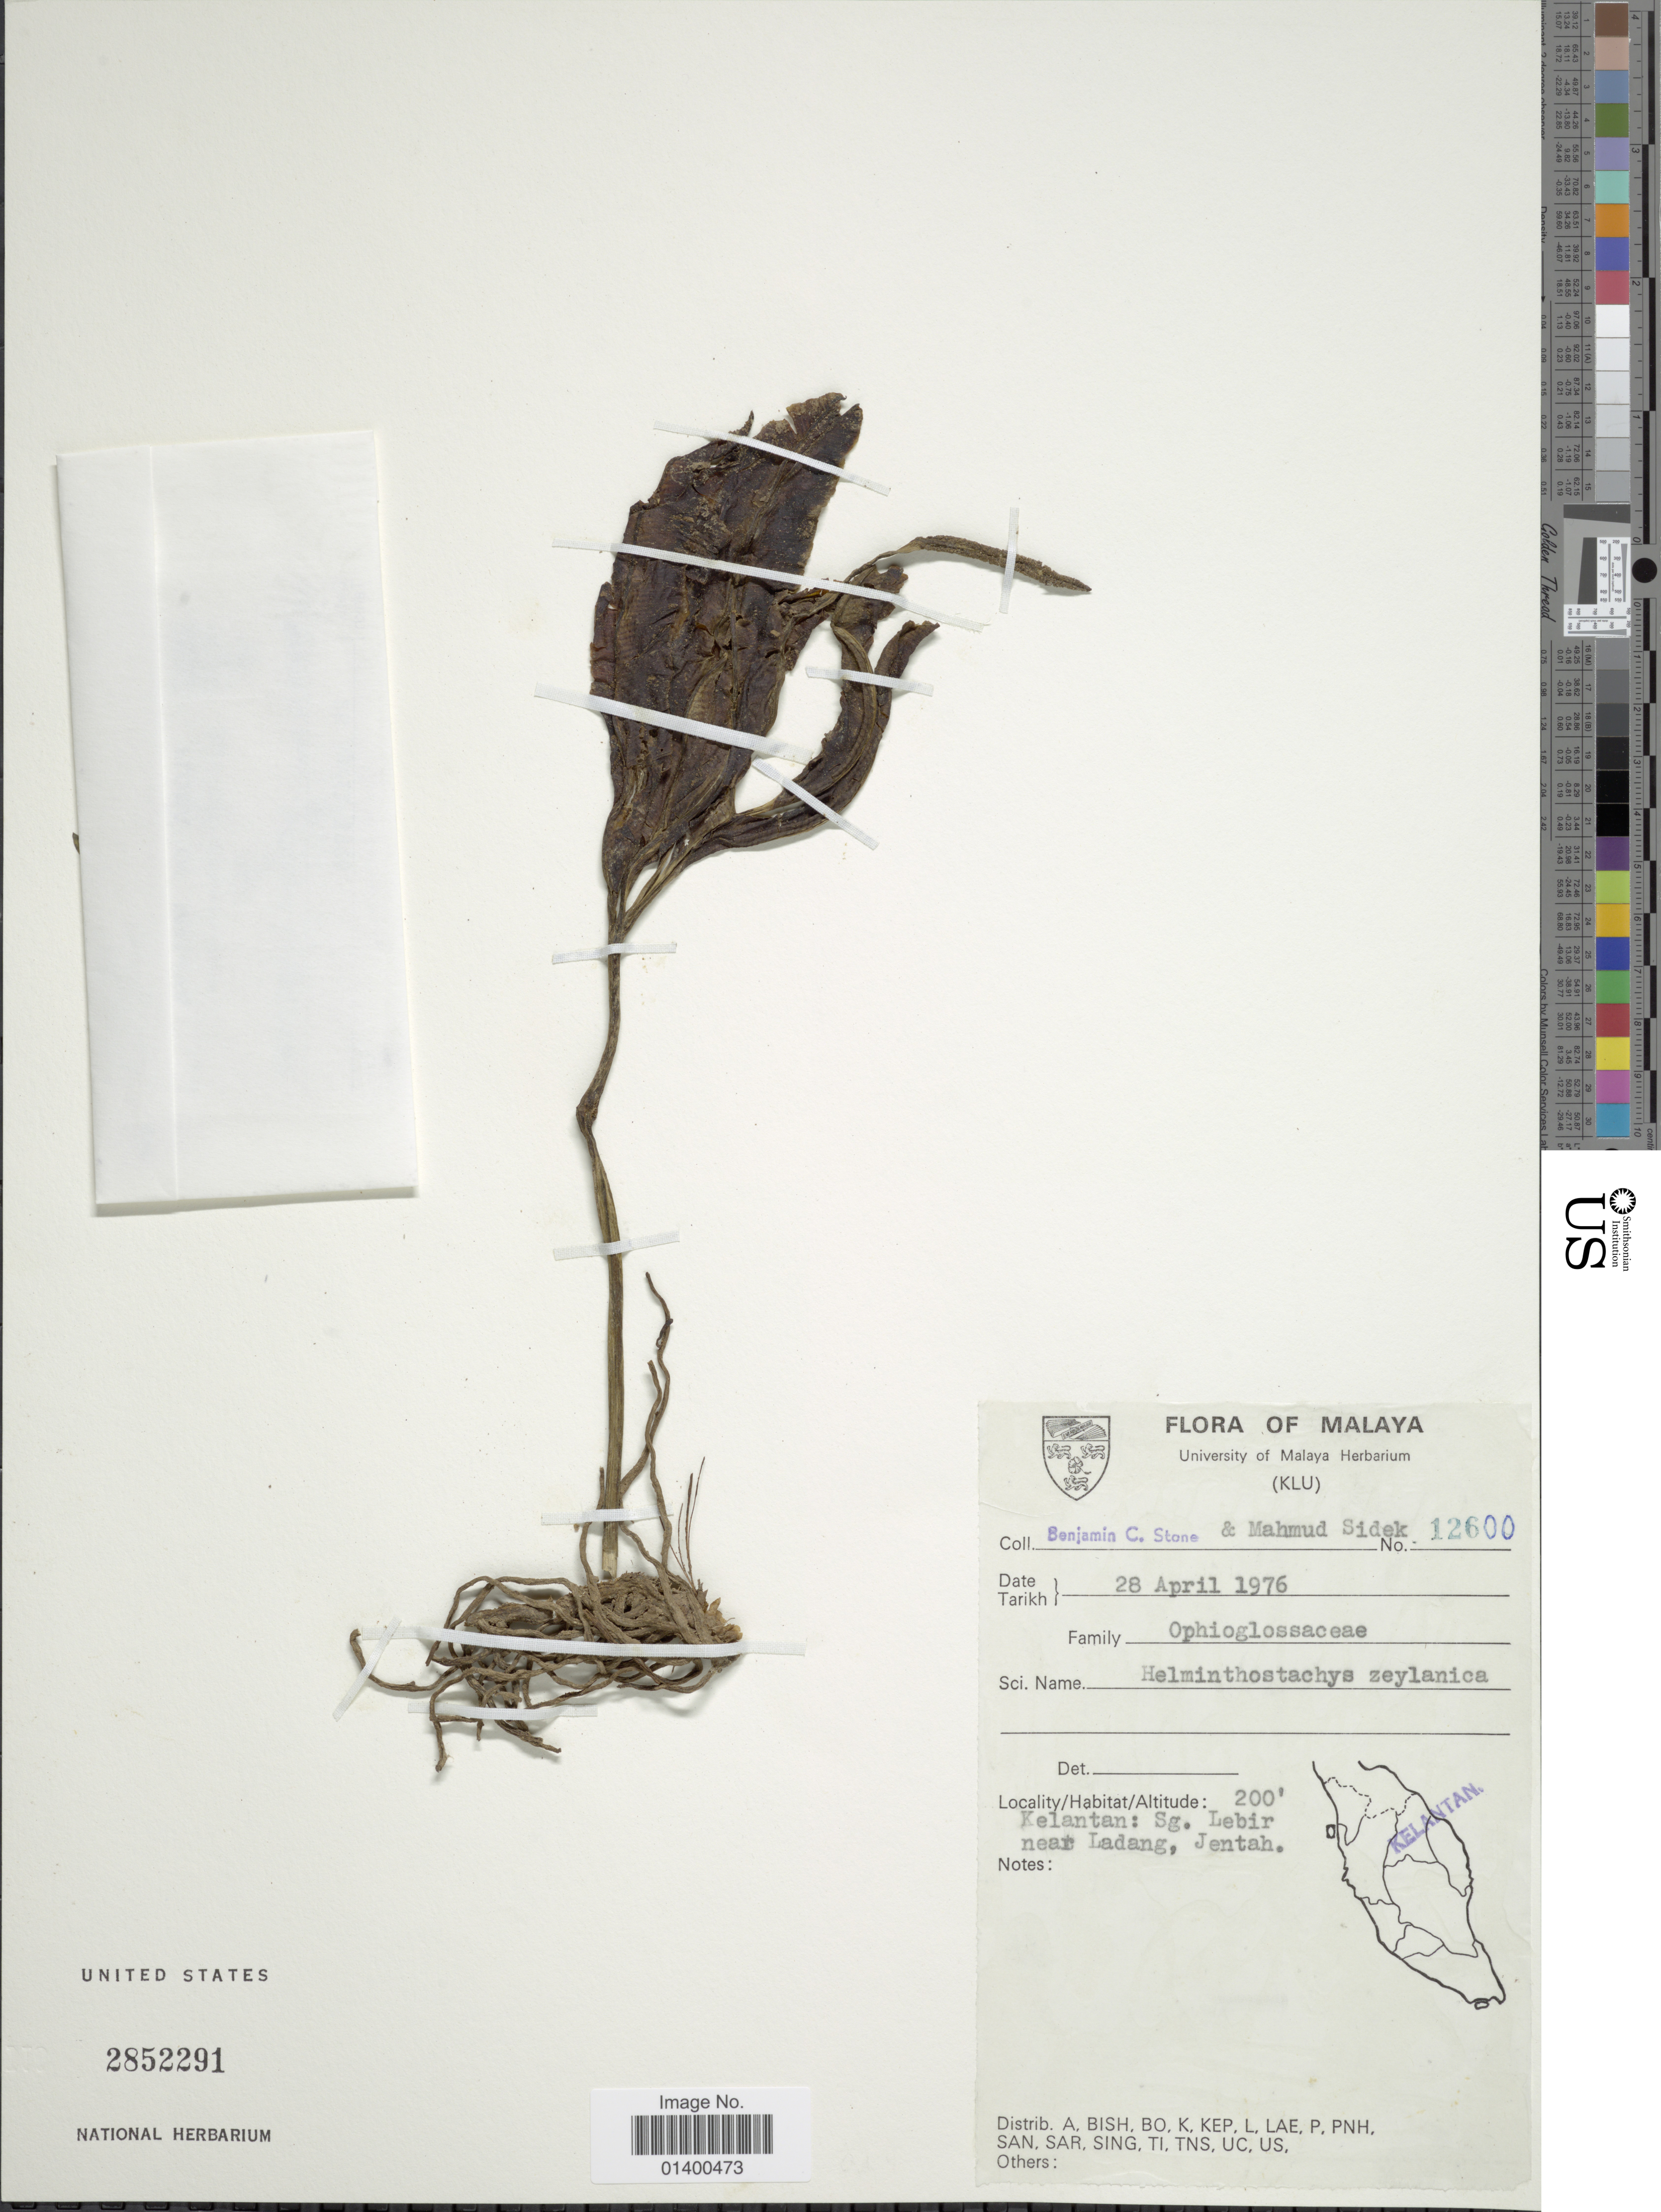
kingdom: Plantae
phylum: Tracheophyta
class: Polypodiopsida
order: Ophioglossales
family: Ophioglossaceae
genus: Helminthostachys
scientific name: Helminthostachys zeylanica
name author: (L.) Hook.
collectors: B. C. Stone & M. Sidek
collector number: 12600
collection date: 1976-04-28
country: Malaysia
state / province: Kelantan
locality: Malaya, Sg. Lebir near Ladang, Jentah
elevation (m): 61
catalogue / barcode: US 2852291